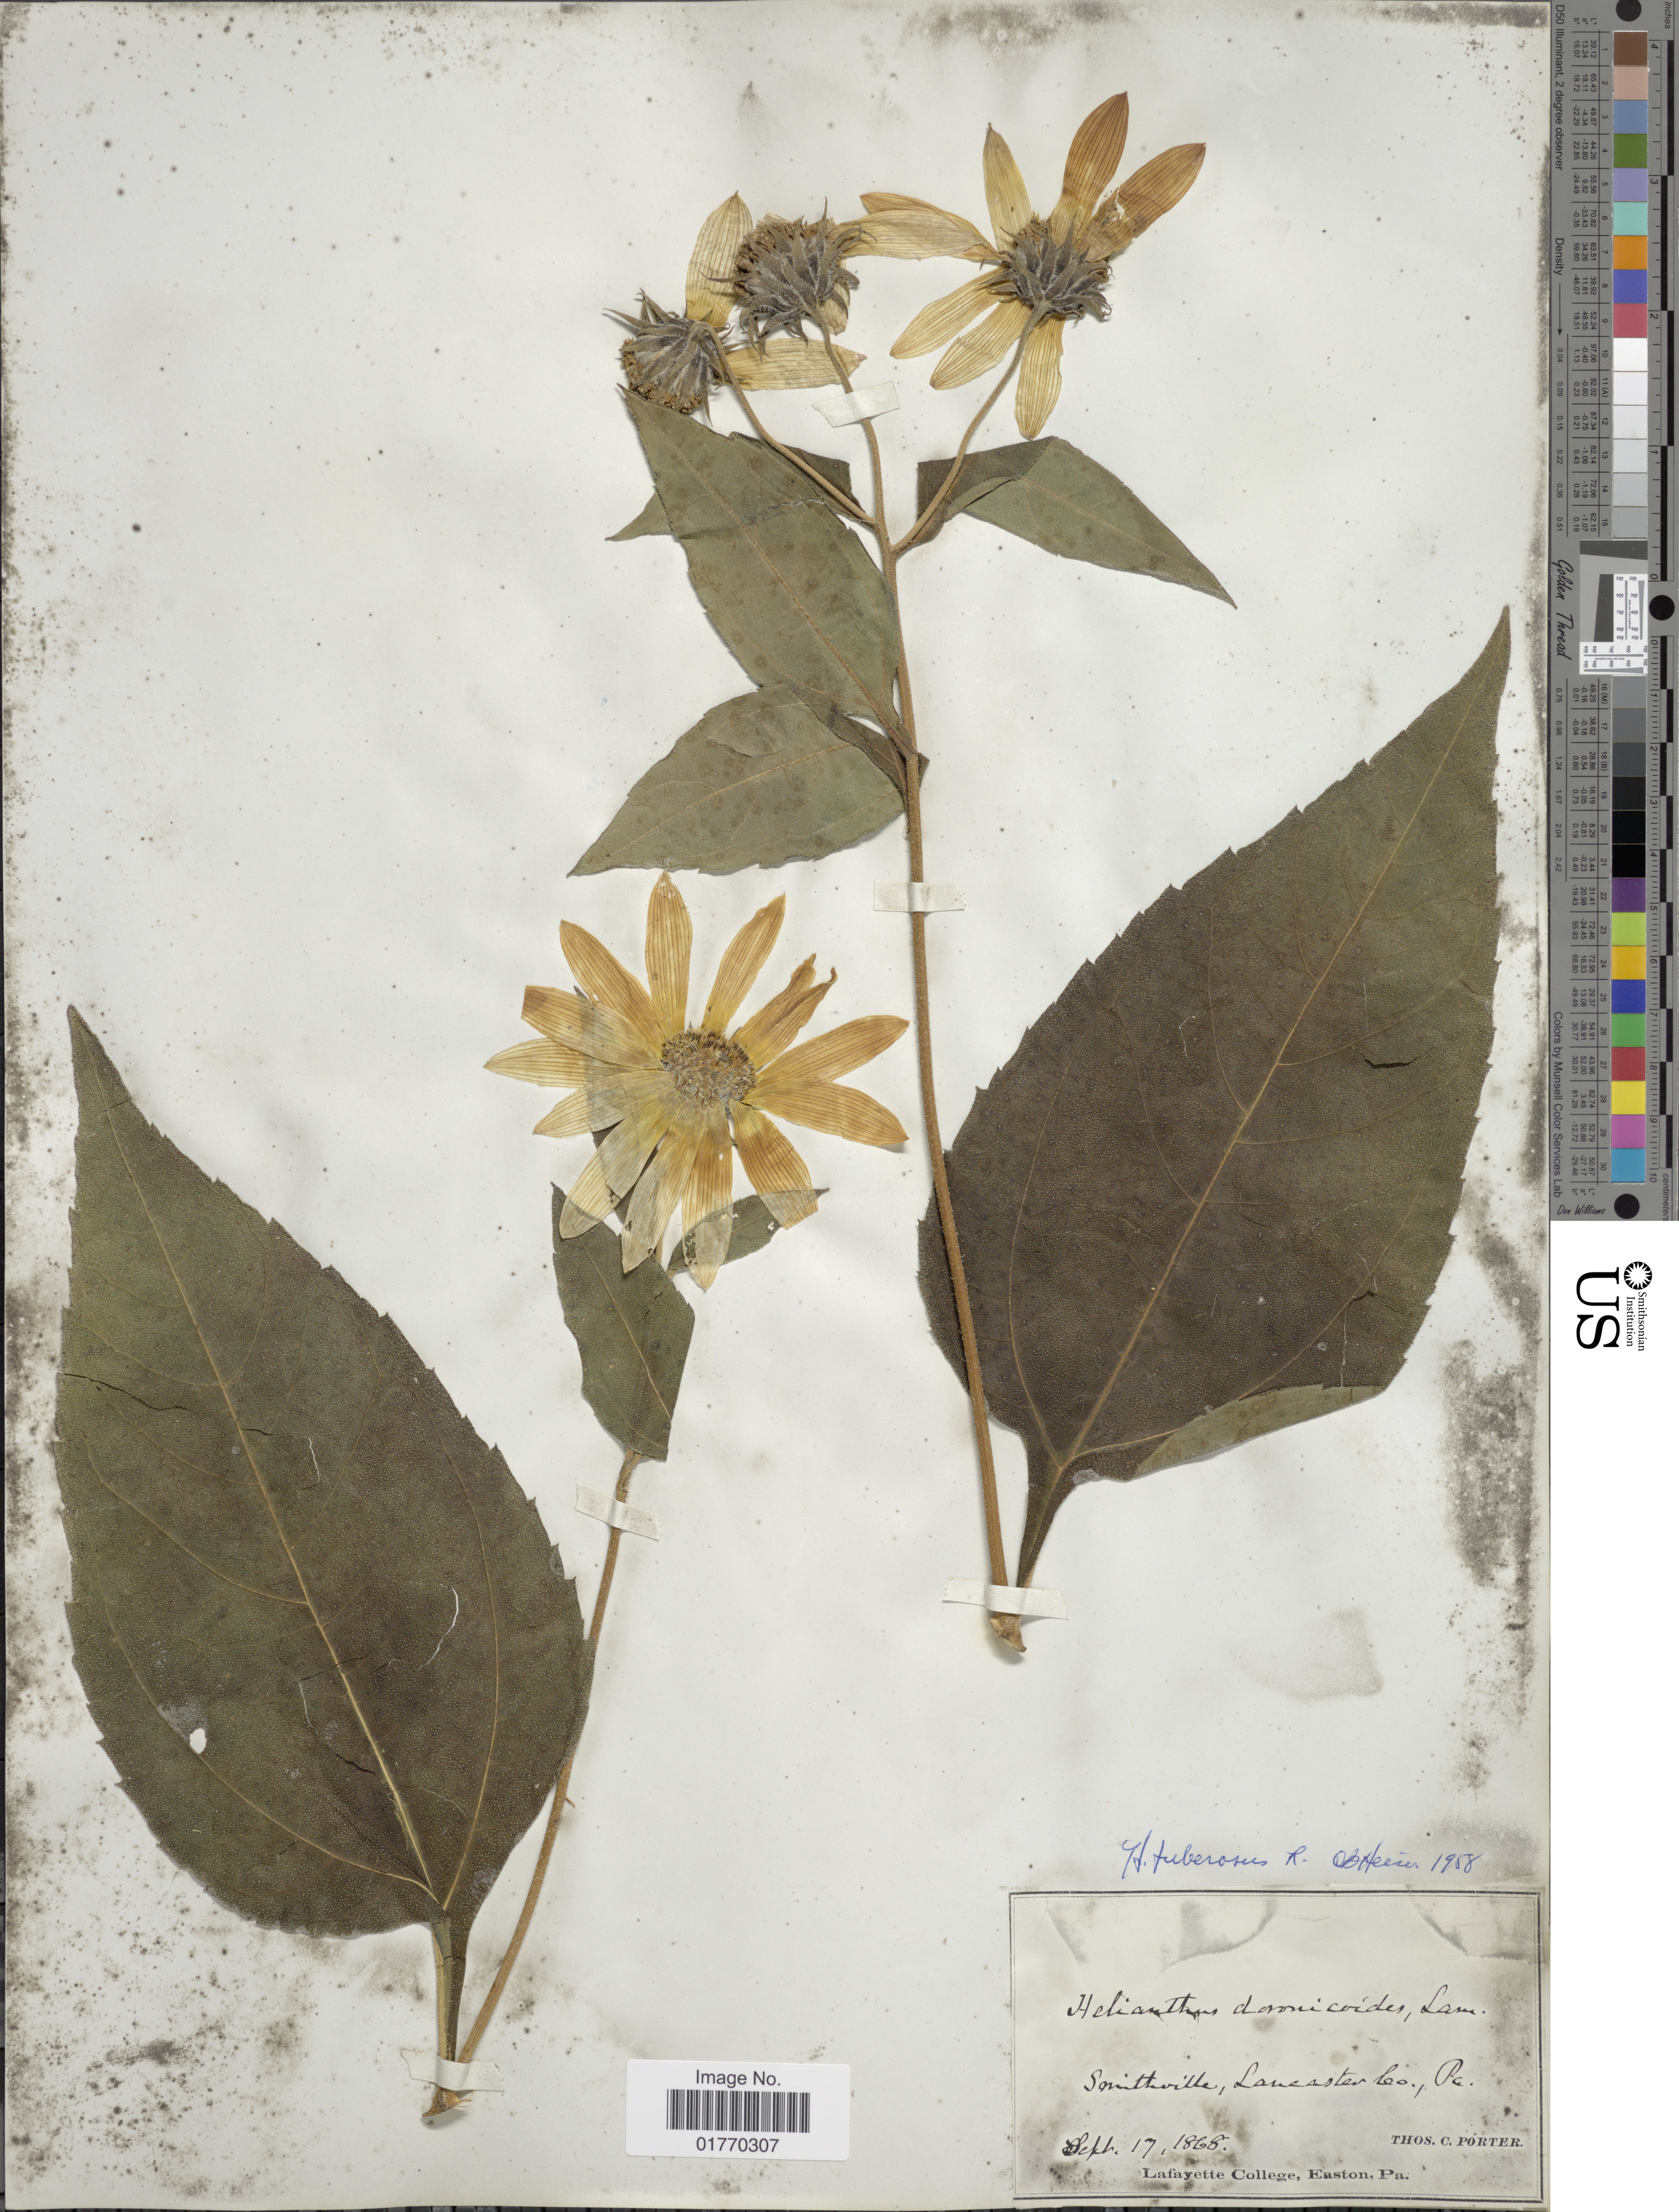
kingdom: Plantae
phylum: Tracheophyta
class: Magnoliopsida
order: Asterales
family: Asteraceae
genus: Helianthus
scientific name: Helianthus doronocoides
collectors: T. C. Porter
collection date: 1868-09-17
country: United States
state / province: Pennsylvania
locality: Smithville, Lancaster Co., Pa.